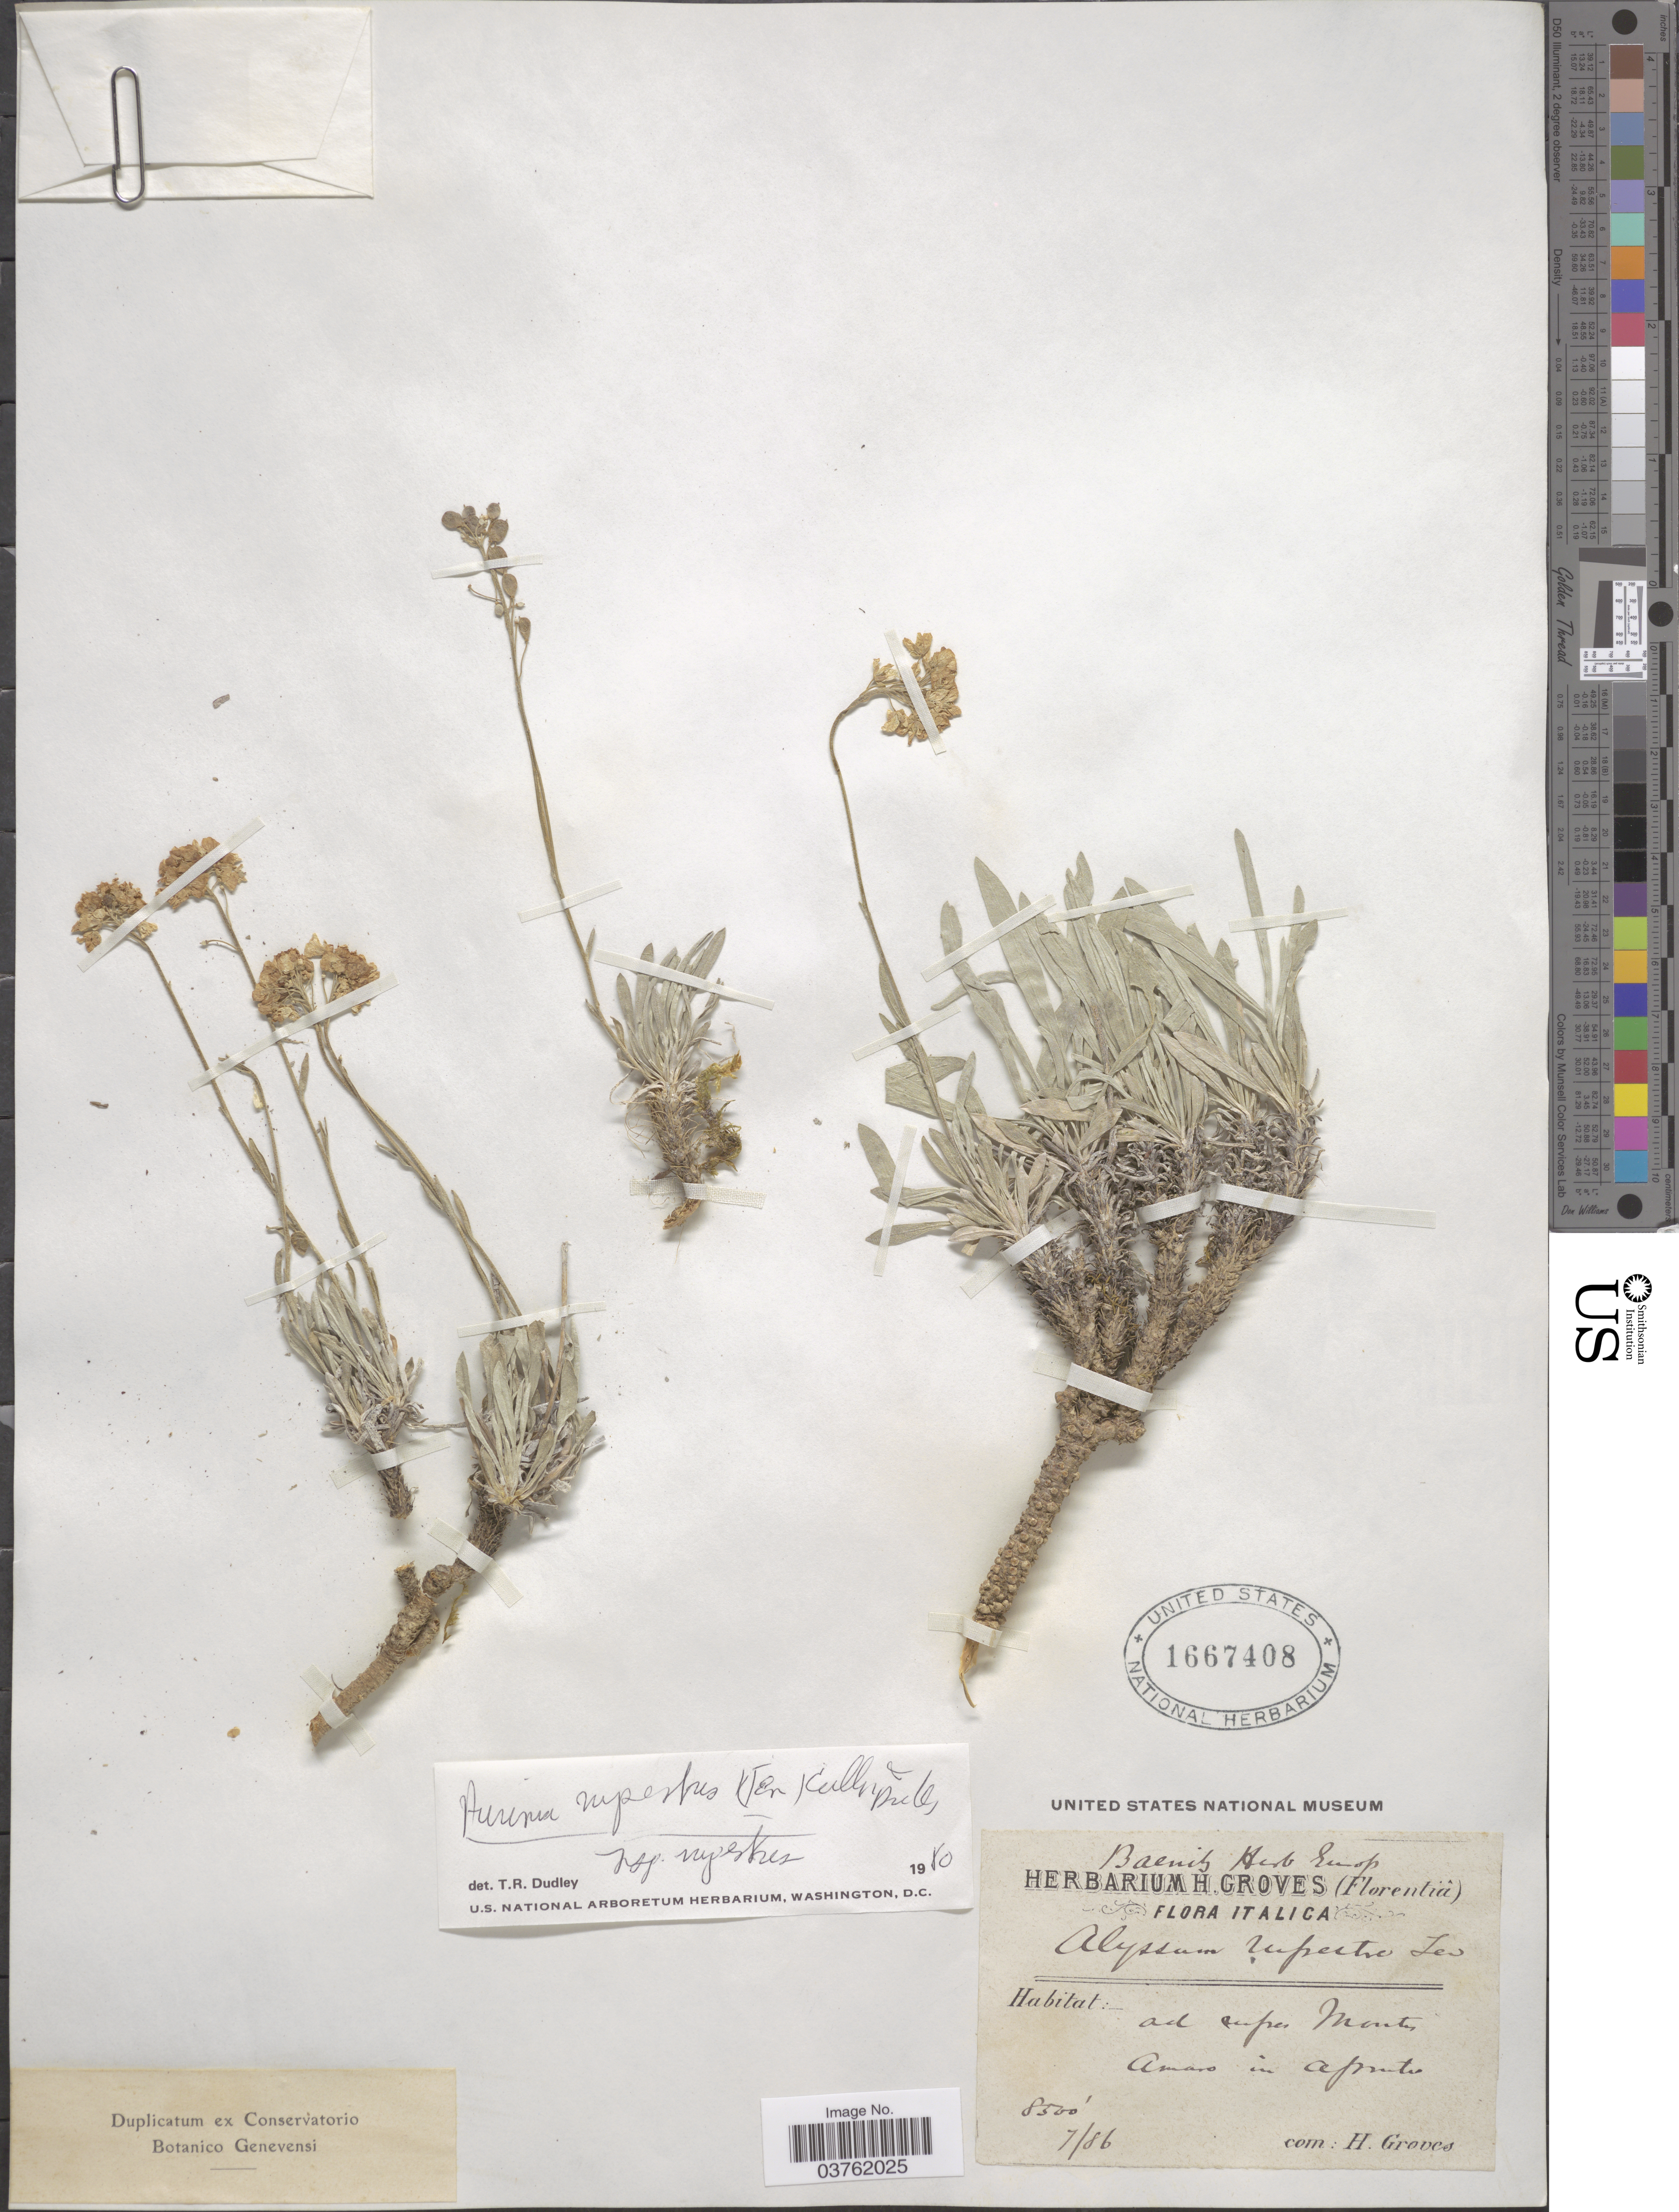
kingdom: Plantae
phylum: Tracheophyta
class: Magnoliopsida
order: Brassicales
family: Brassicaceae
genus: Alyssum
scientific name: Alyssum rupestre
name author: Ten.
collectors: ex herb. H. Groves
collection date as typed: Transcribed d/m/y: /7/86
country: Italy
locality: Ad rupes Montes Amaro in Aprutu [interpreted].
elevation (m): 2591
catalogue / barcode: US 1667408